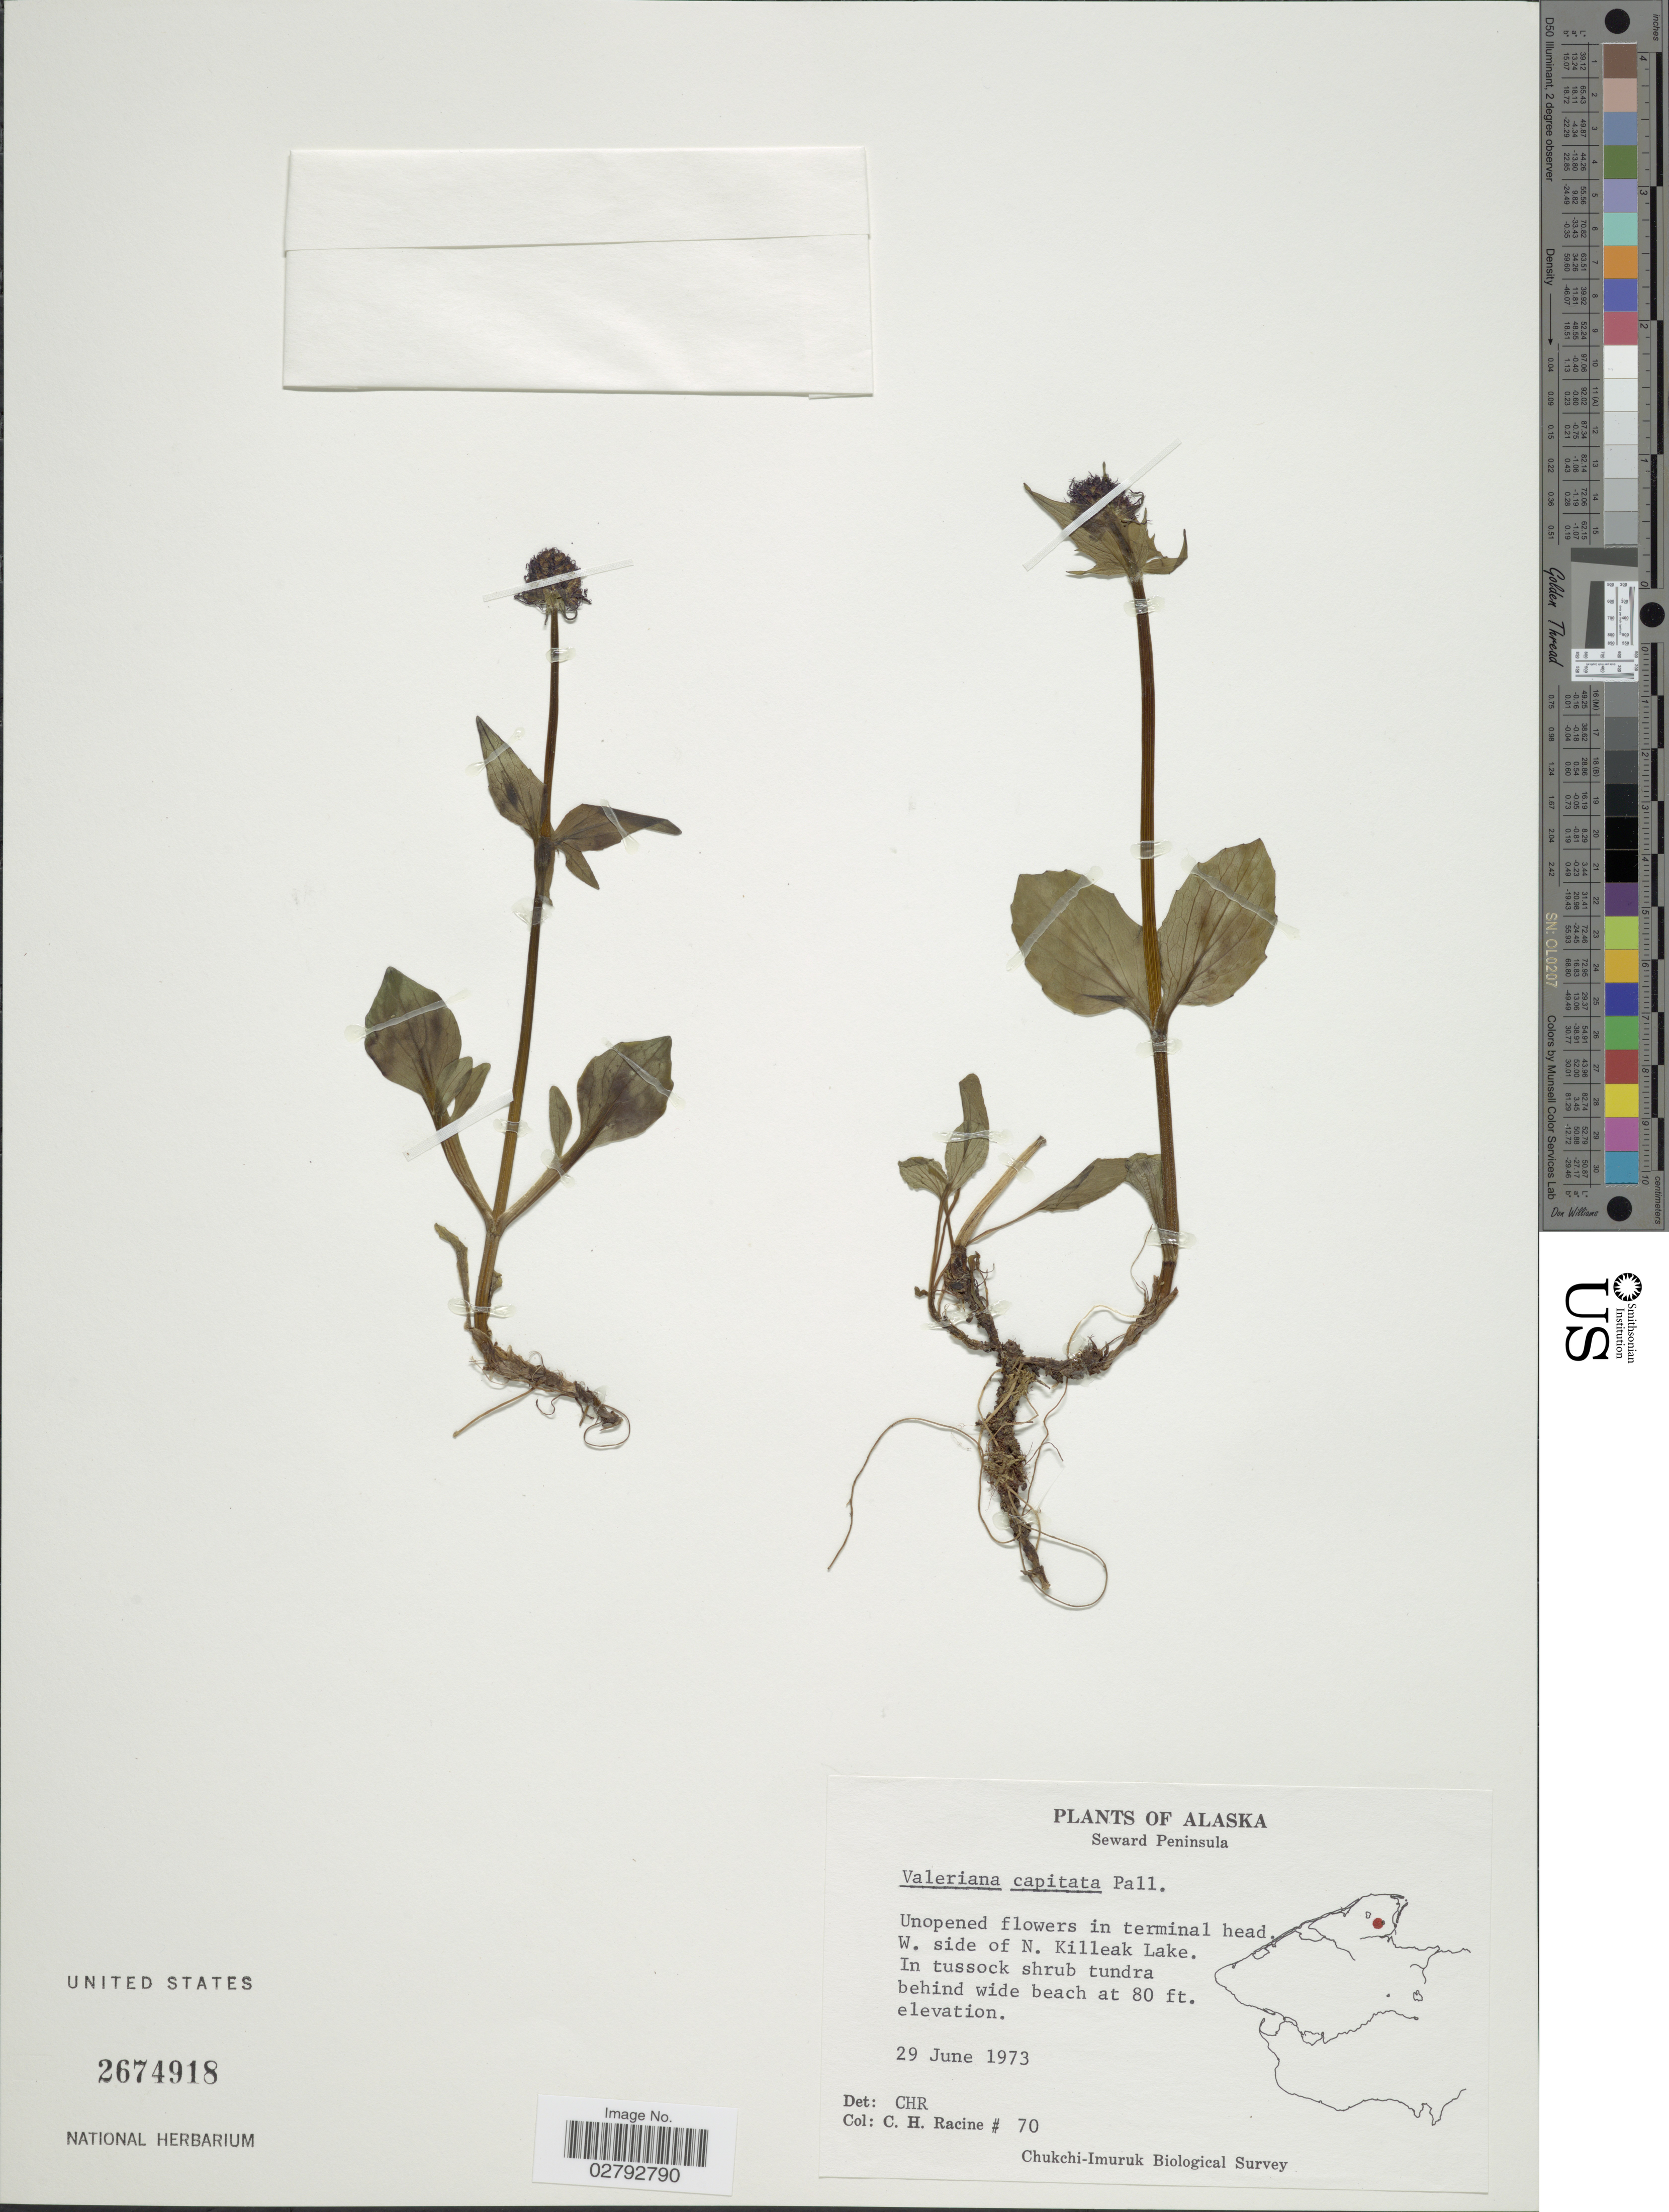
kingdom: Plantae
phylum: Tracheophyta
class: Magnoliopsida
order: Dipsacales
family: Caprifoliaceae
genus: Valeriana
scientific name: Valeriana capitata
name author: Link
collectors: C. Racine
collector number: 70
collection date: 1973-06-29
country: United States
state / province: Alaska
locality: Chukchi-Imuruk. Seward Peninsula. W. side of N. Killeak Lake.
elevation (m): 24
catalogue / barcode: US 2674918